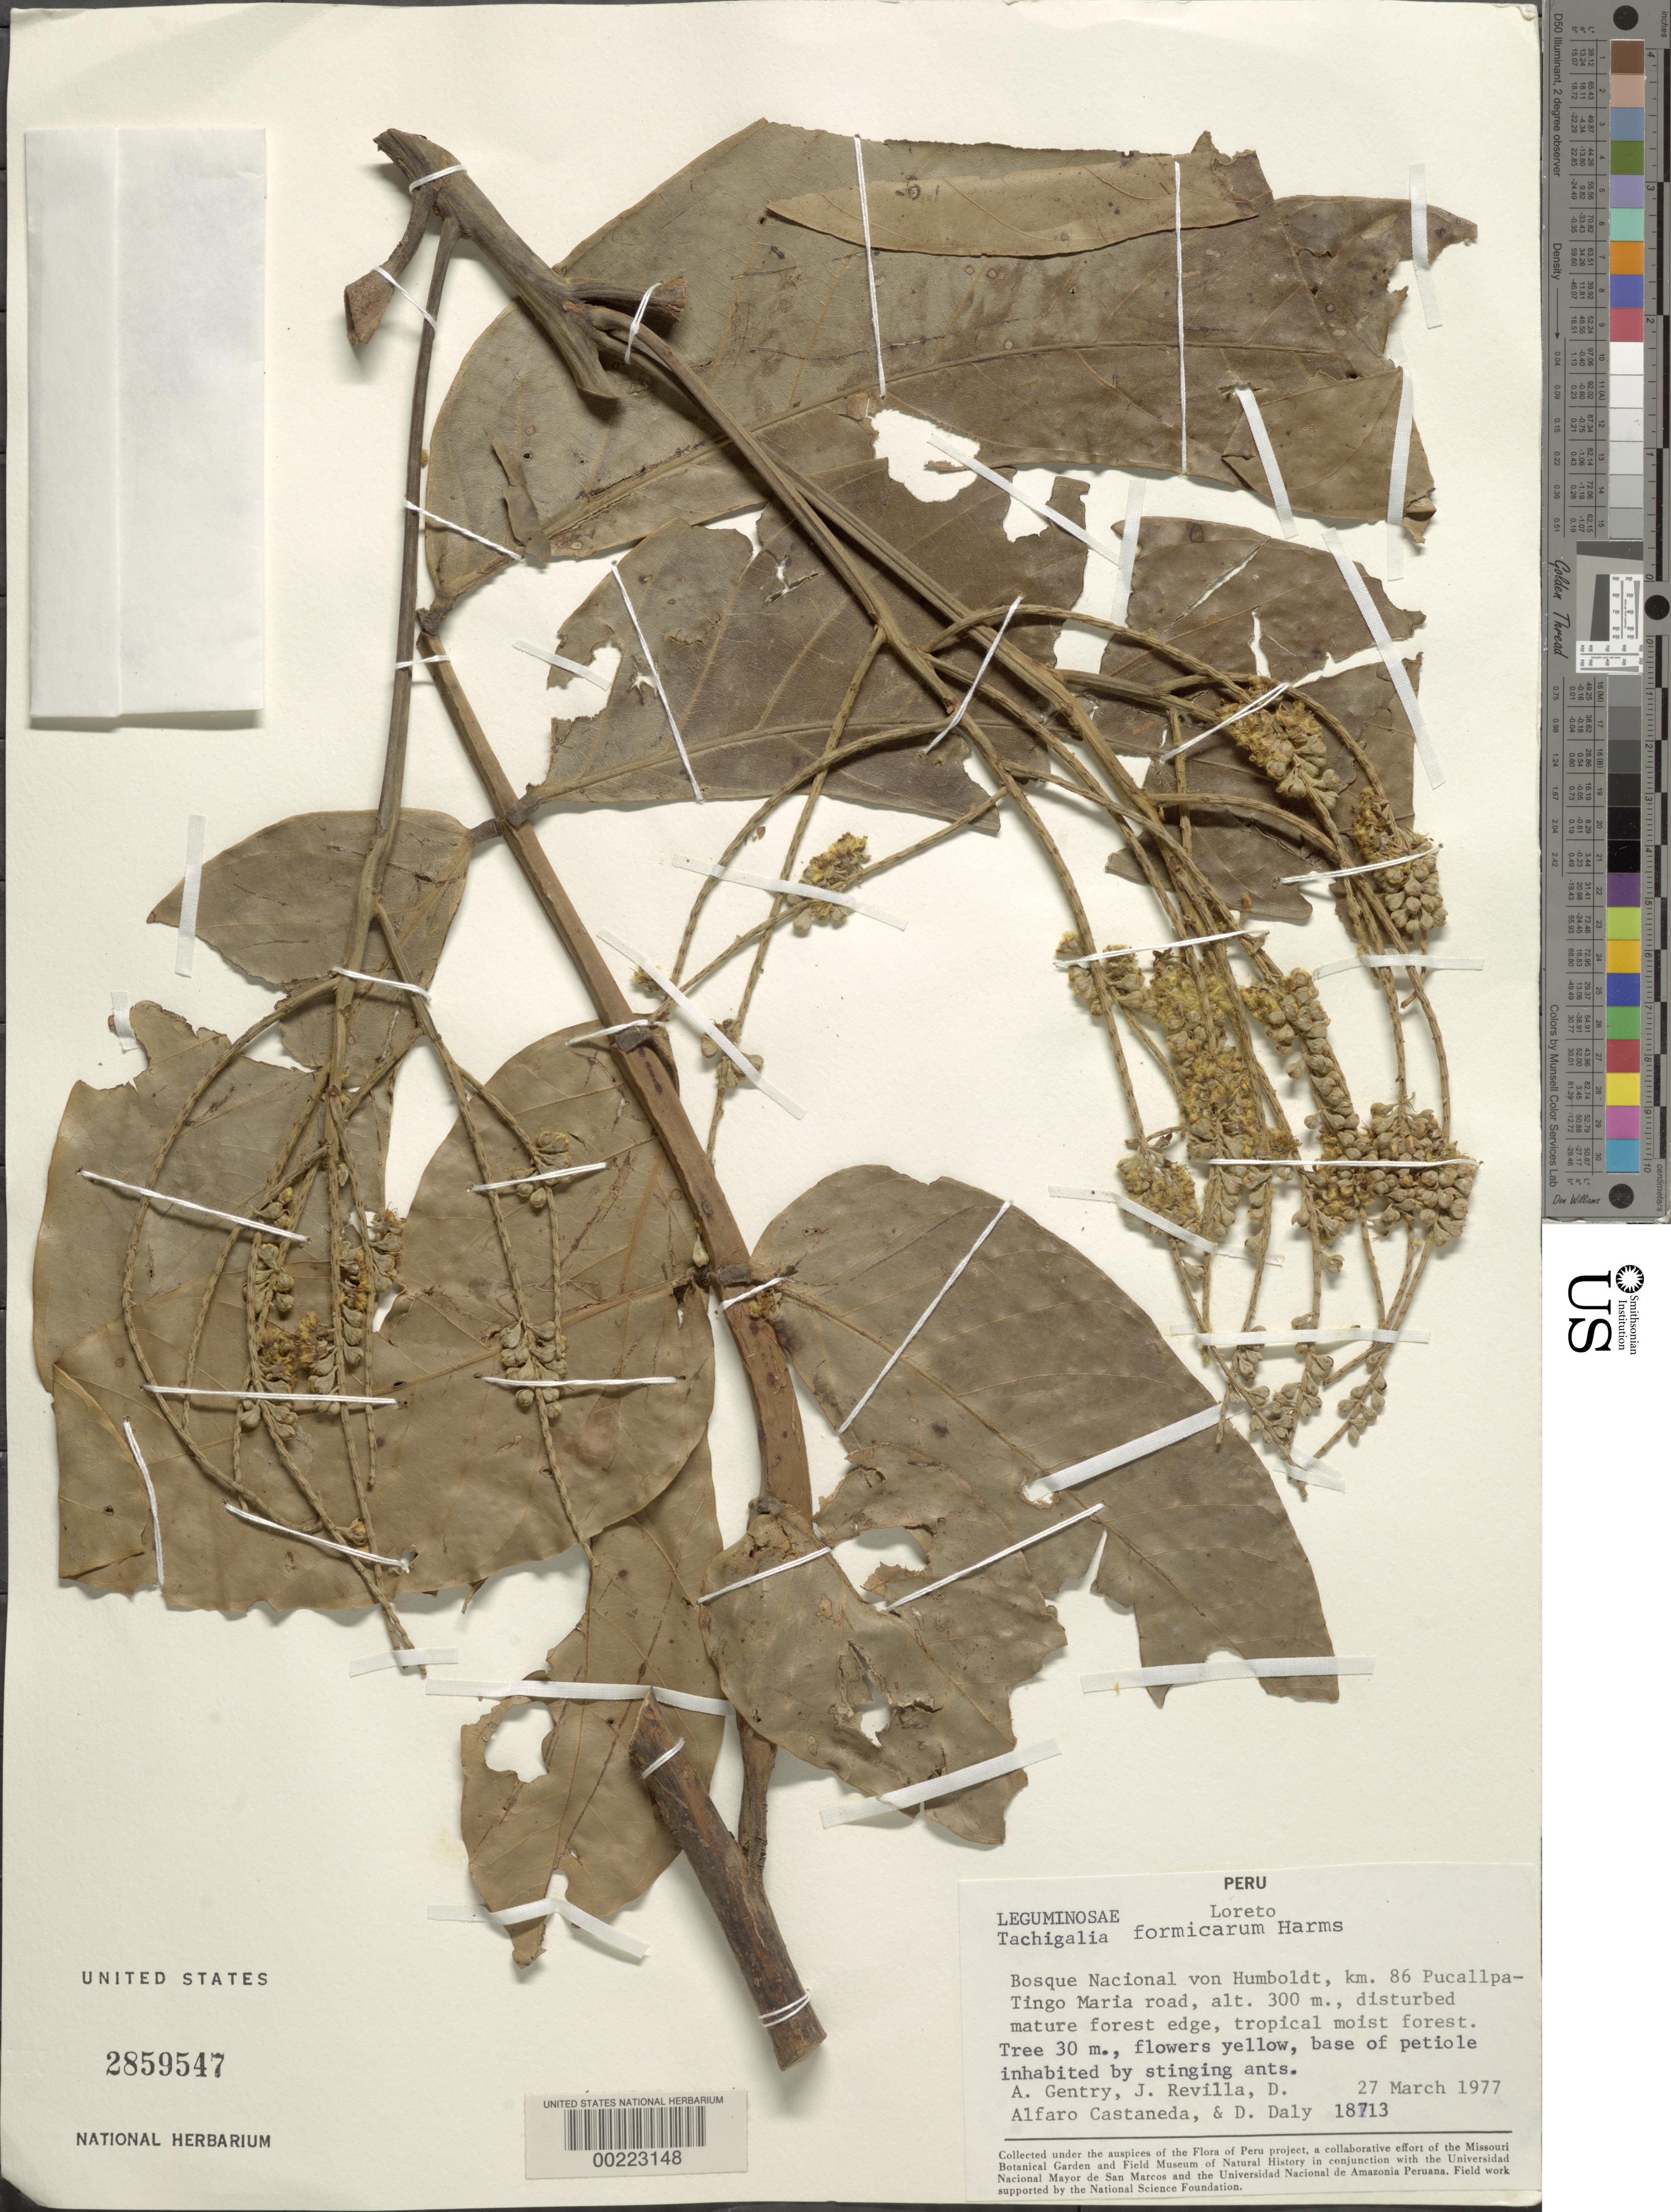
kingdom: Plantae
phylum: Tracheophyta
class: Magnoliopsida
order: Fabales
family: Fabaceae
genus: Tachigali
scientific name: Tachigali formicarum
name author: Harms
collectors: A. H. Gentry, J. Revilla, D. Castaneda & D. C. Daly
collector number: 18713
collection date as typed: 27 Mar 1977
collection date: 1977-03-27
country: Peru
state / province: Loreto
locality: Bosque nacional von humboldt, km 86 pucallpa-tingo maria road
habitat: Disturbed mature forest edge, tropical moist forest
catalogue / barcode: US 2859547